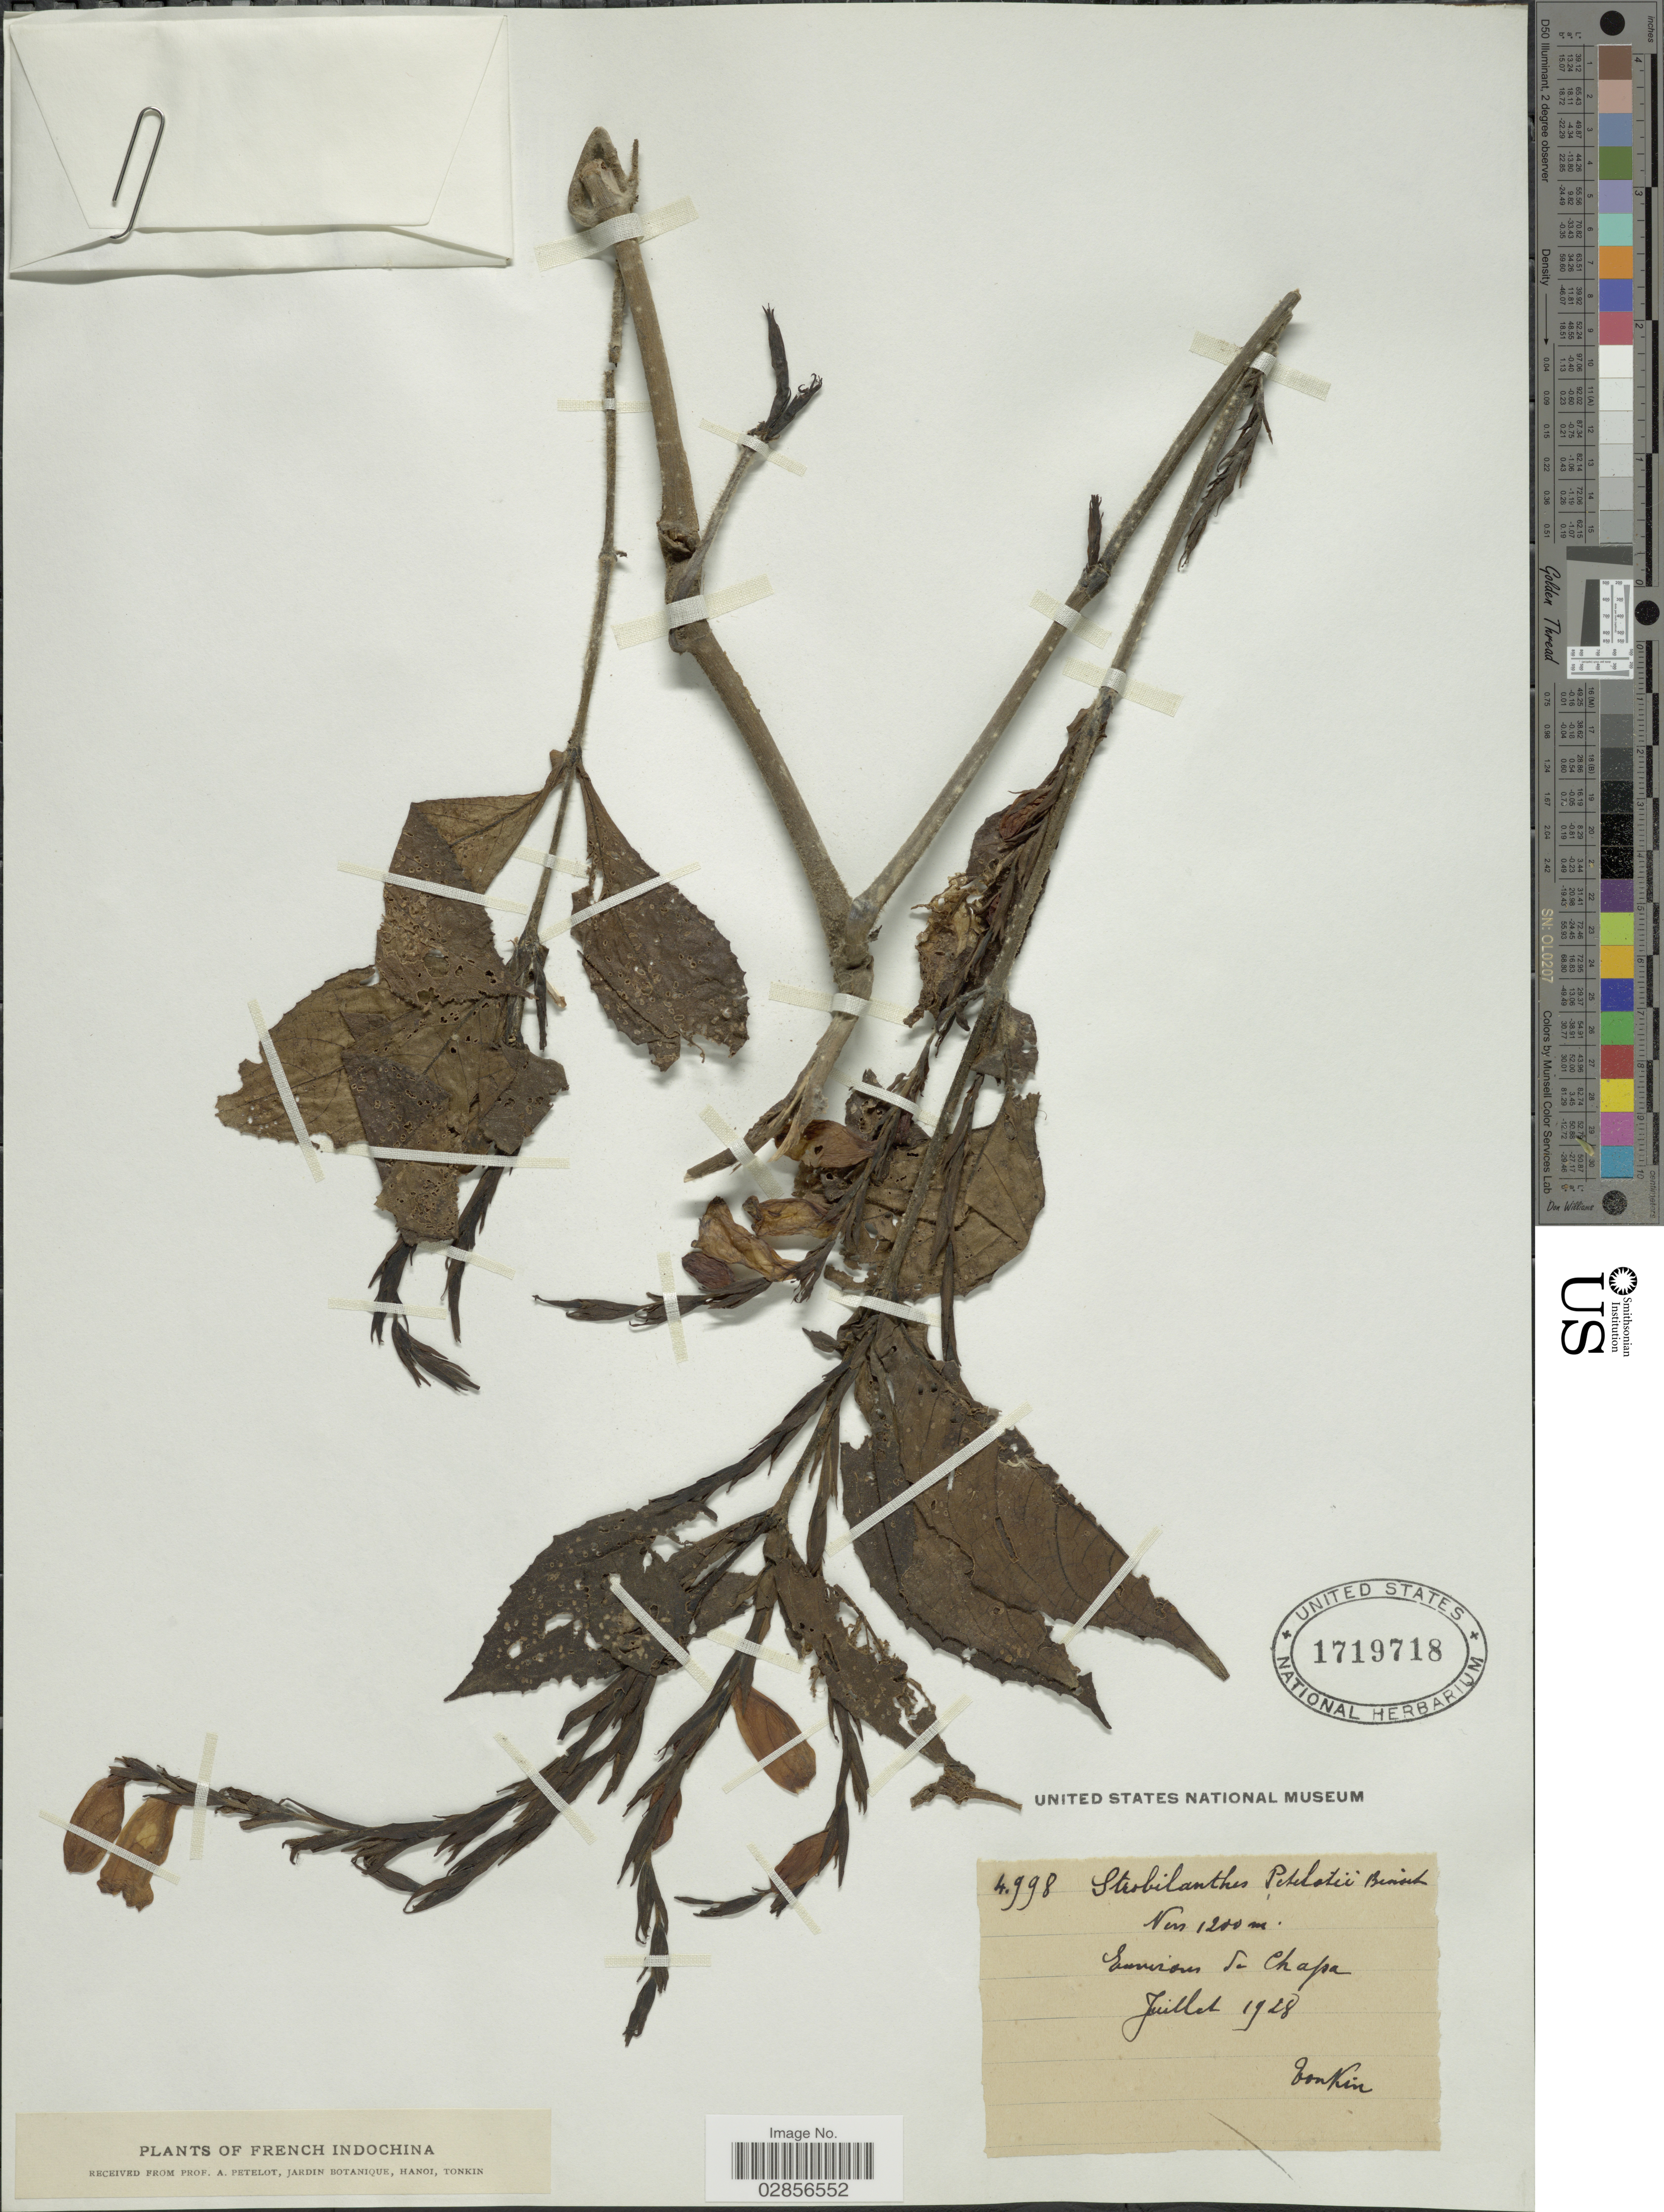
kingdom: Plantae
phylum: Tracheophyta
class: Magnoliopsida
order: Lamiales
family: Acanthaceae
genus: Strobilanthes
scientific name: Strobilanthes petelotii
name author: Benoist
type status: Type Collection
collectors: A. Petelot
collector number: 4998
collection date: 1925-07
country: Vietnam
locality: Tonkin. French IndoChina, Environs de Chapa.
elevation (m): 1200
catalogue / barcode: US 1719718